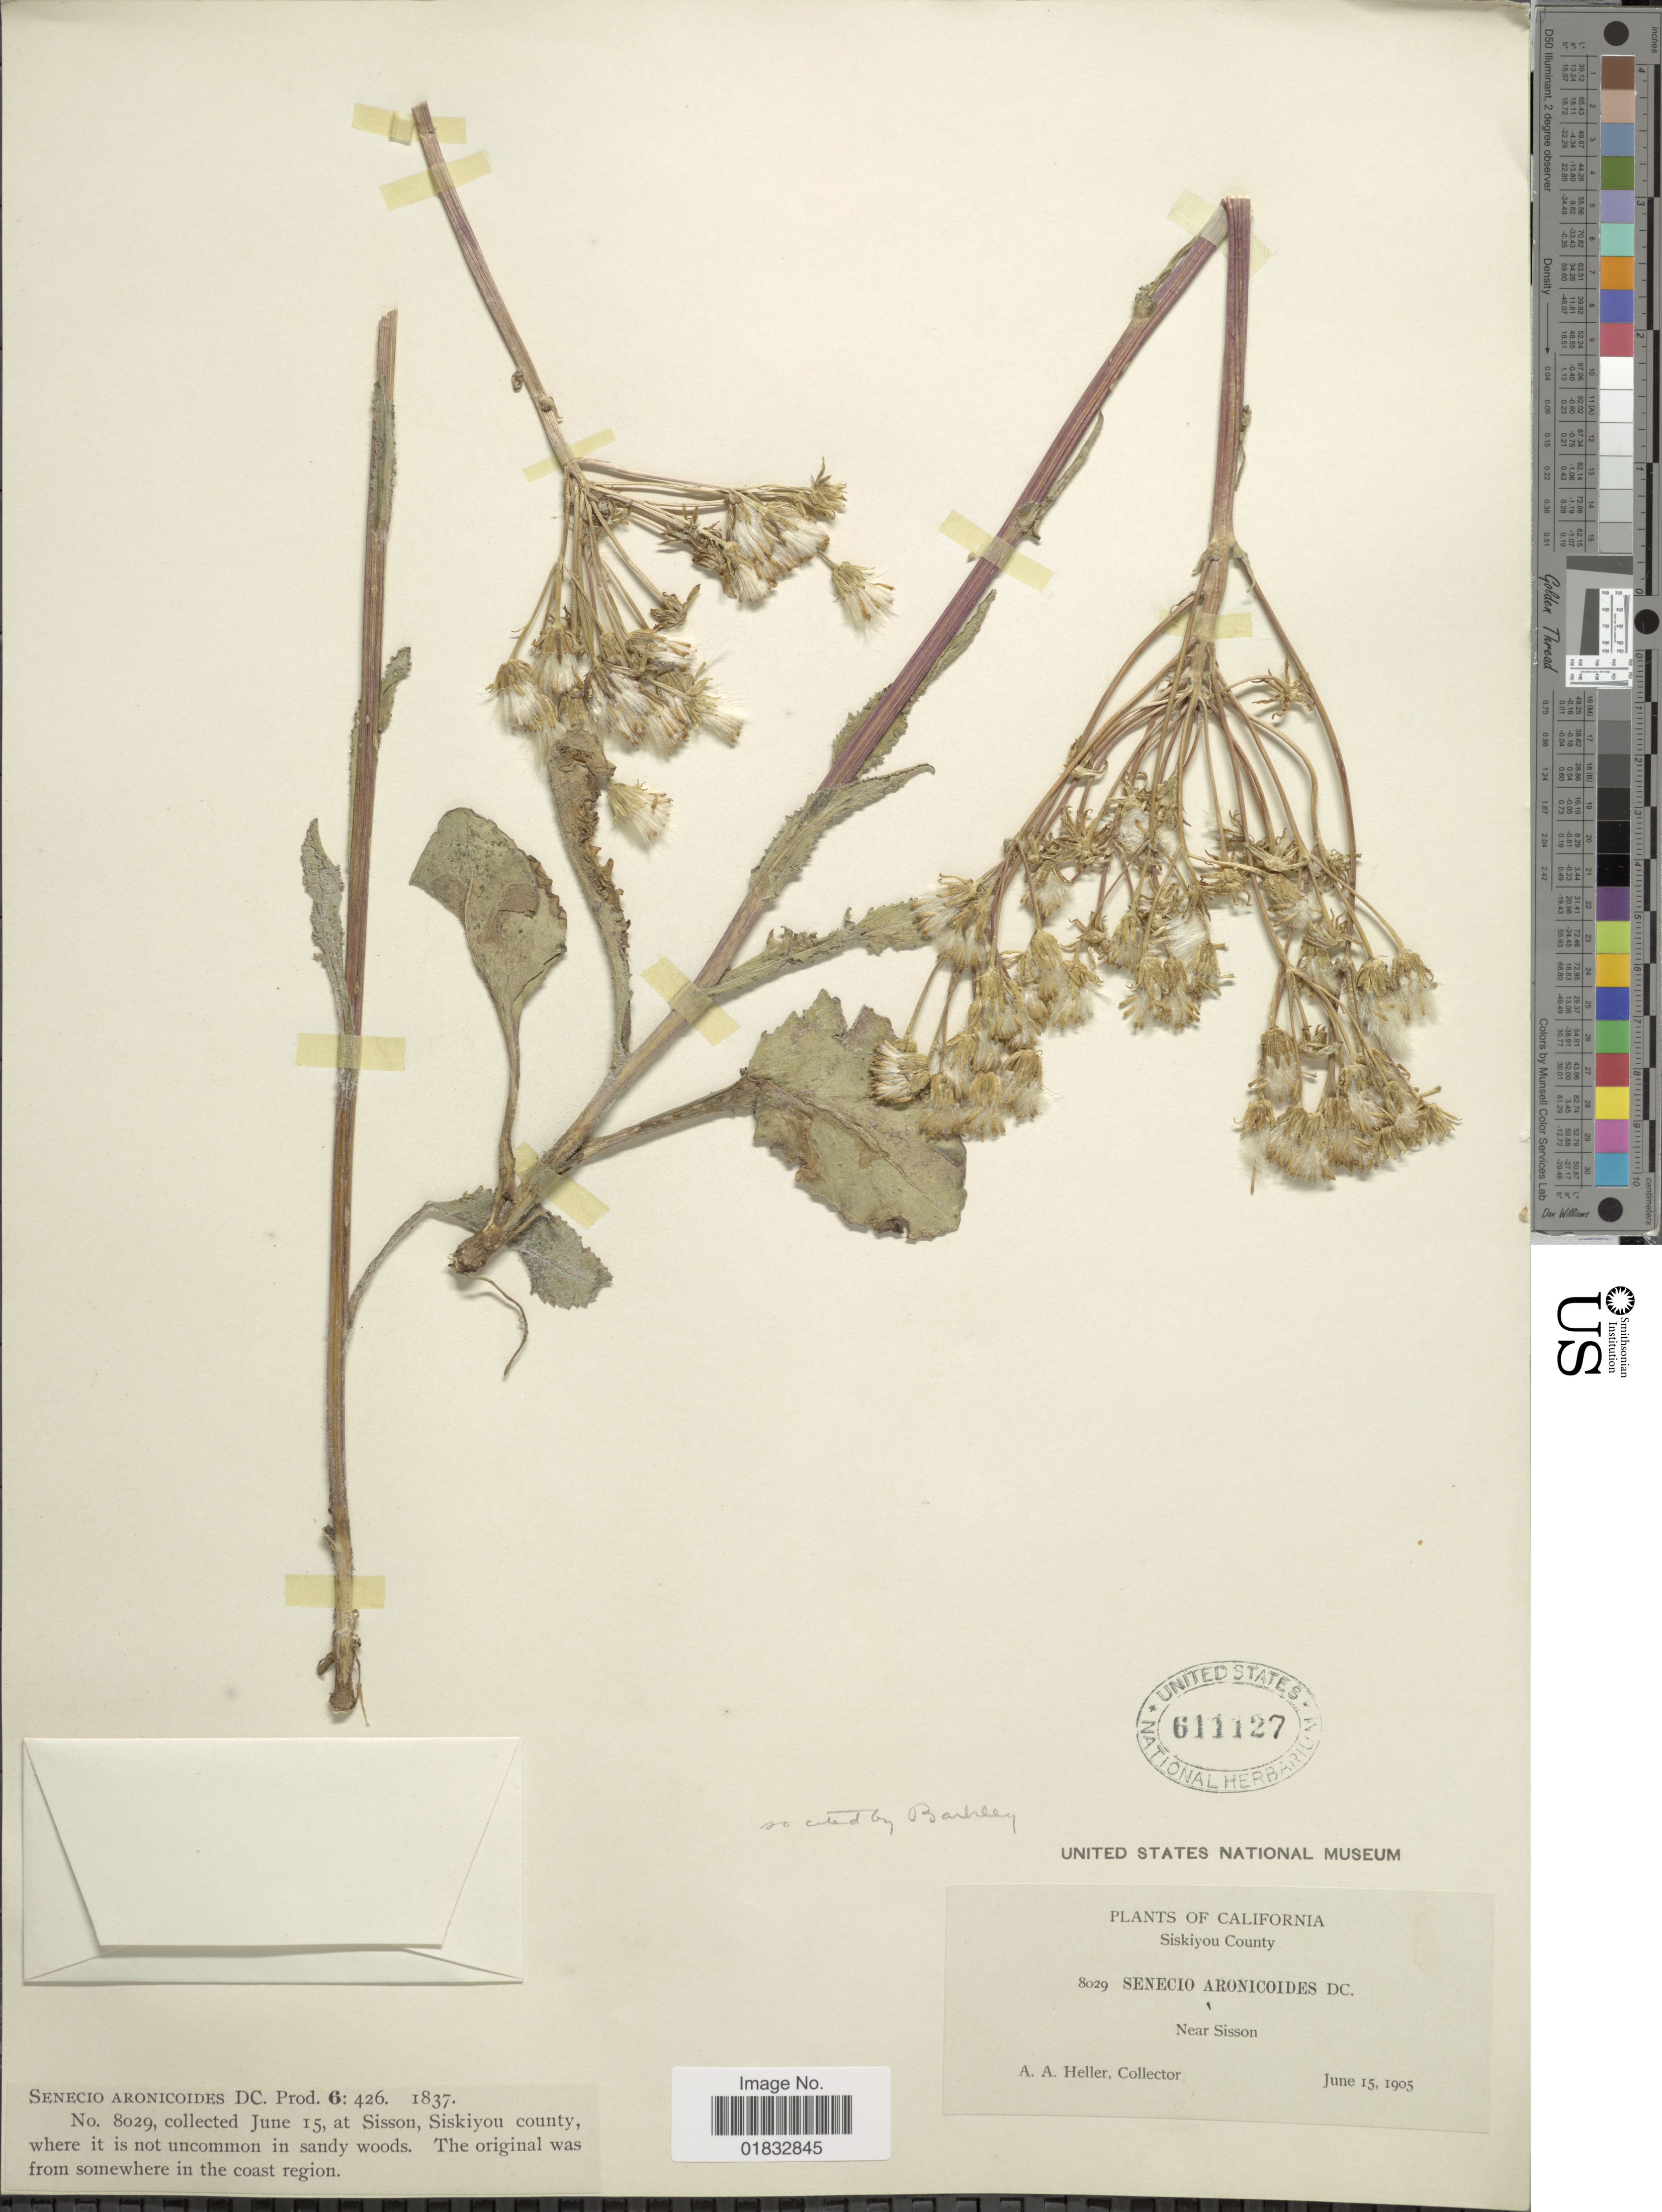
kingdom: Plantae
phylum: Tracheophyta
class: Magnoliopsida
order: Asterales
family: Asteraceae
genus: Senecio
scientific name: Senecio aronicoides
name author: DC.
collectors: A. A. Heller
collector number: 8029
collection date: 1905-06-15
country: United States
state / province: California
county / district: Siskiyou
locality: Siskiyou County, Near Sission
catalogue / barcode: US 611127